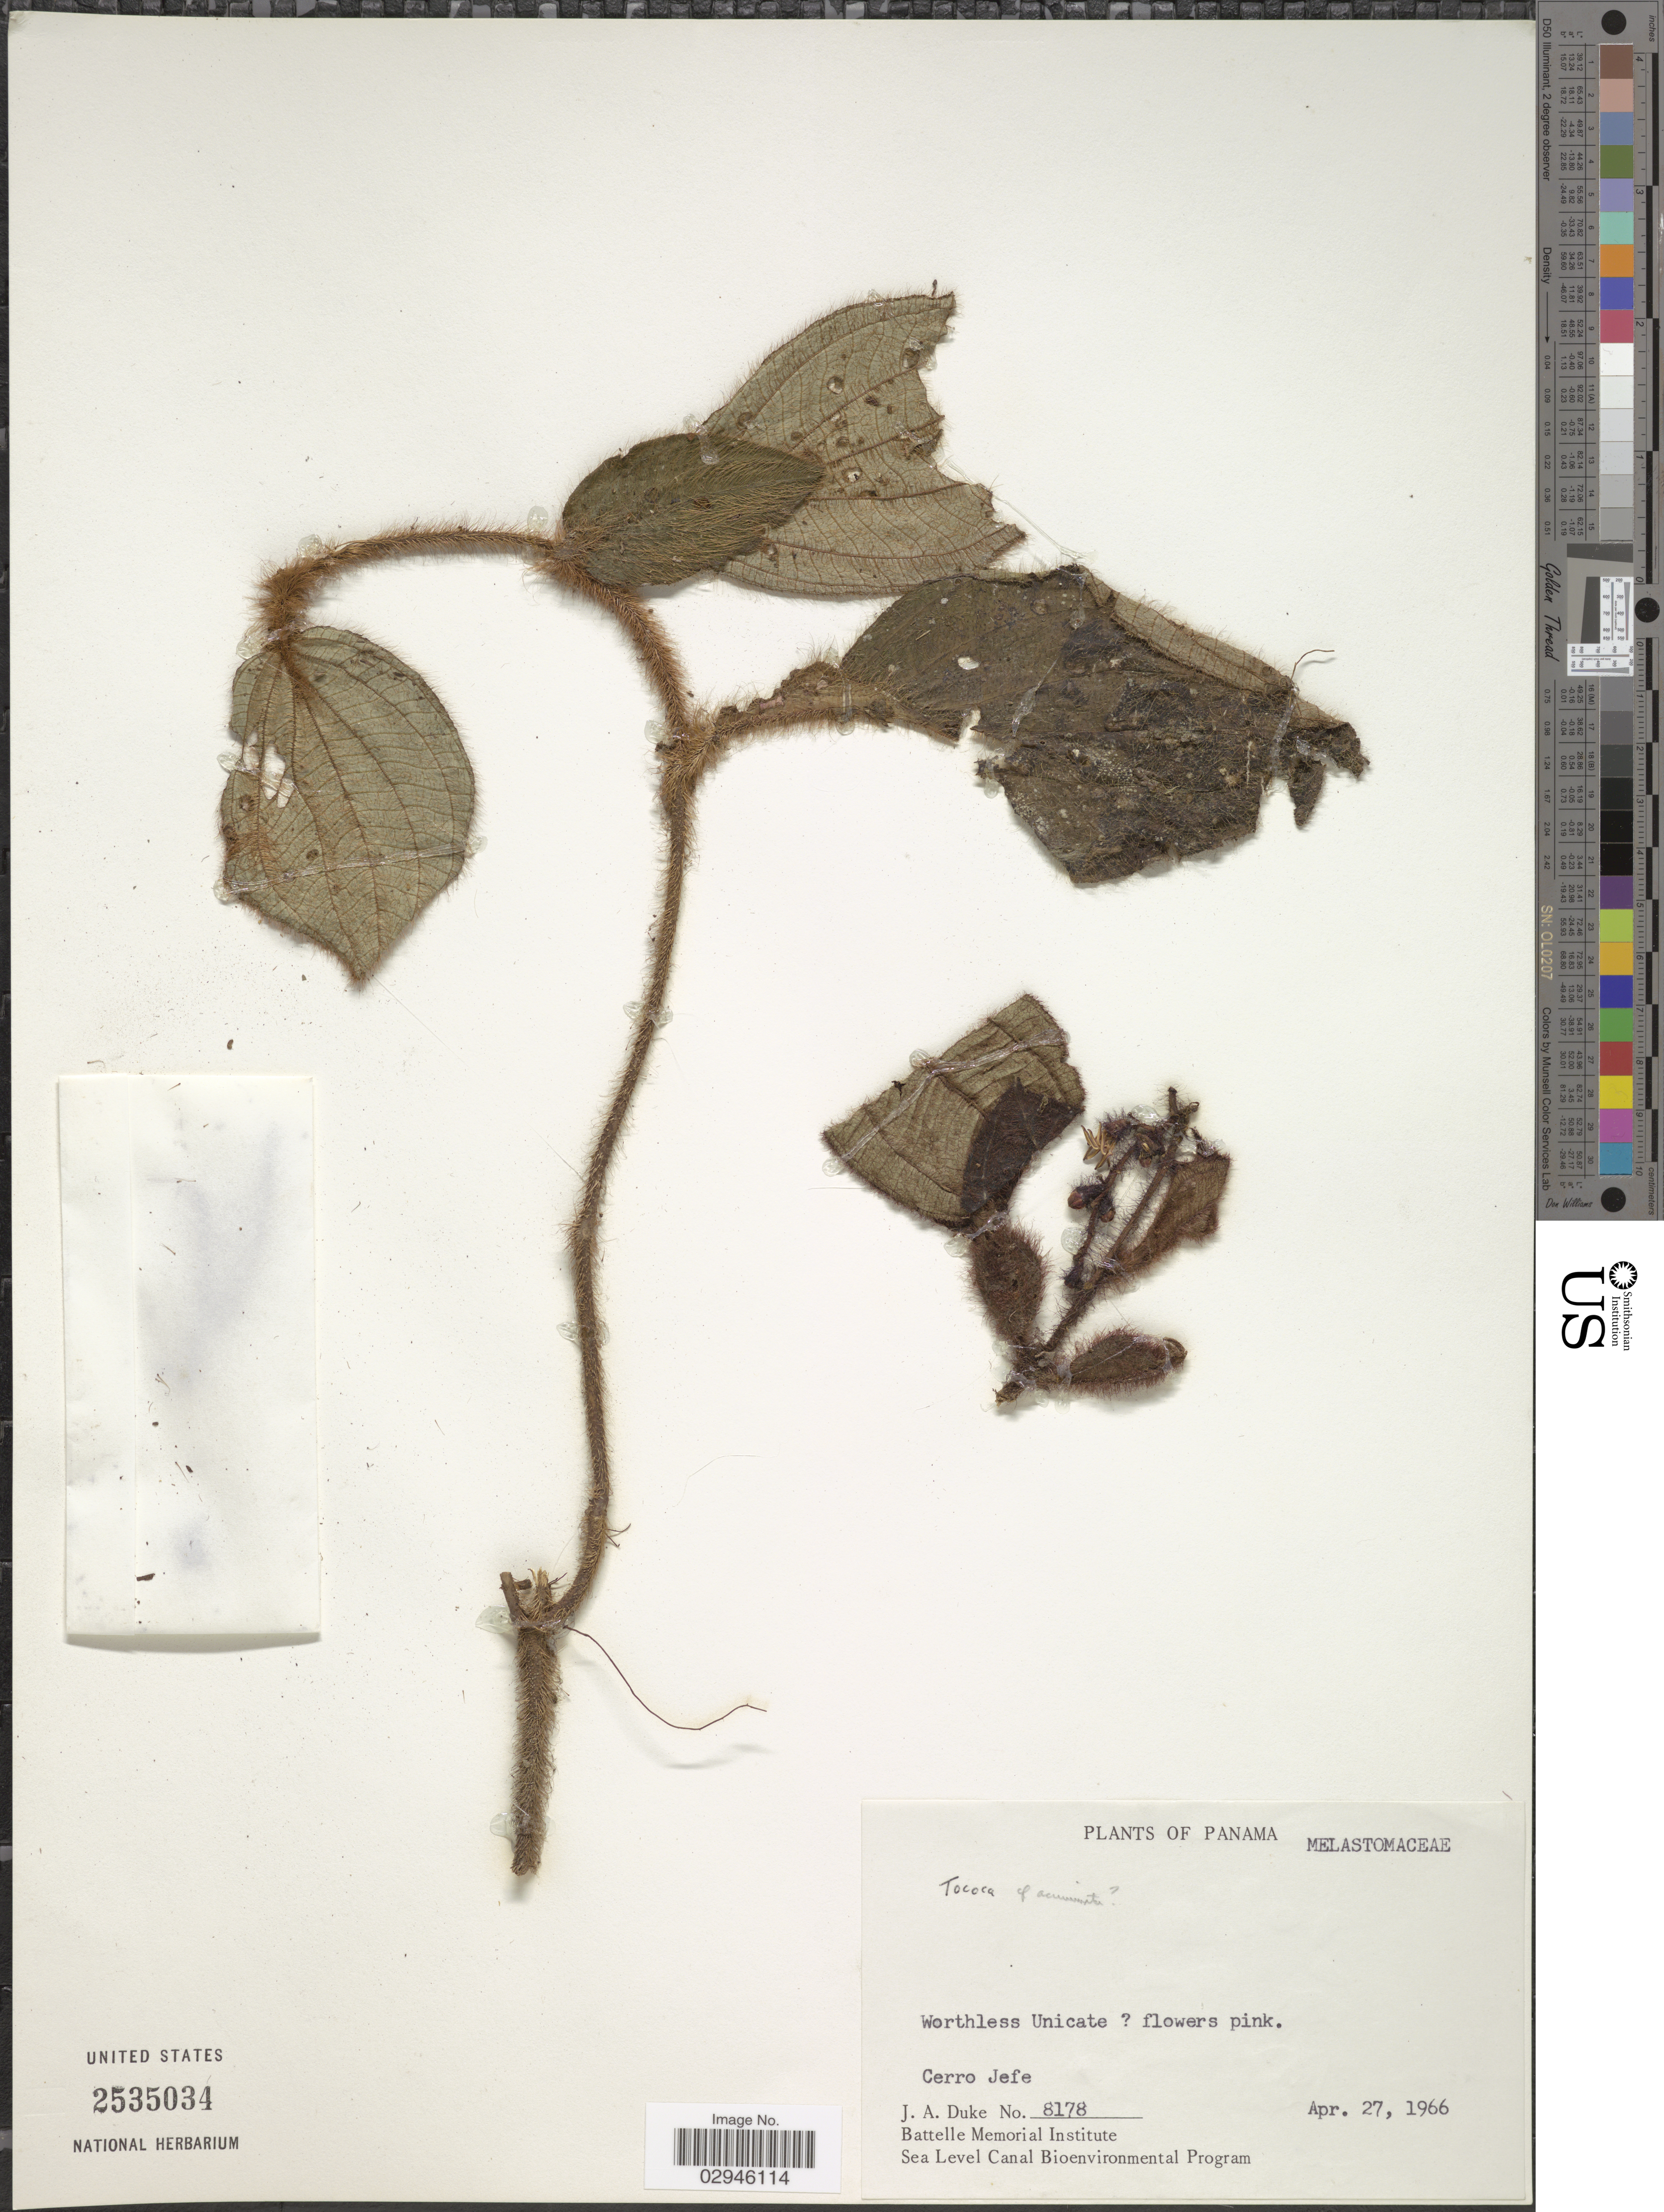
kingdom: Plantae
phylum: Tracheophyta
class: Magnoliopsida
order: Myrtales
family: Melastomataceae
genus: Tococa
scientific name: Tococa sp.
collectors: J. A. Duke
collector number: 8178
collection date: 1966-04-27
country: Panama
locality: Cerro Jefe.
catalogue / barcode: US 2535034